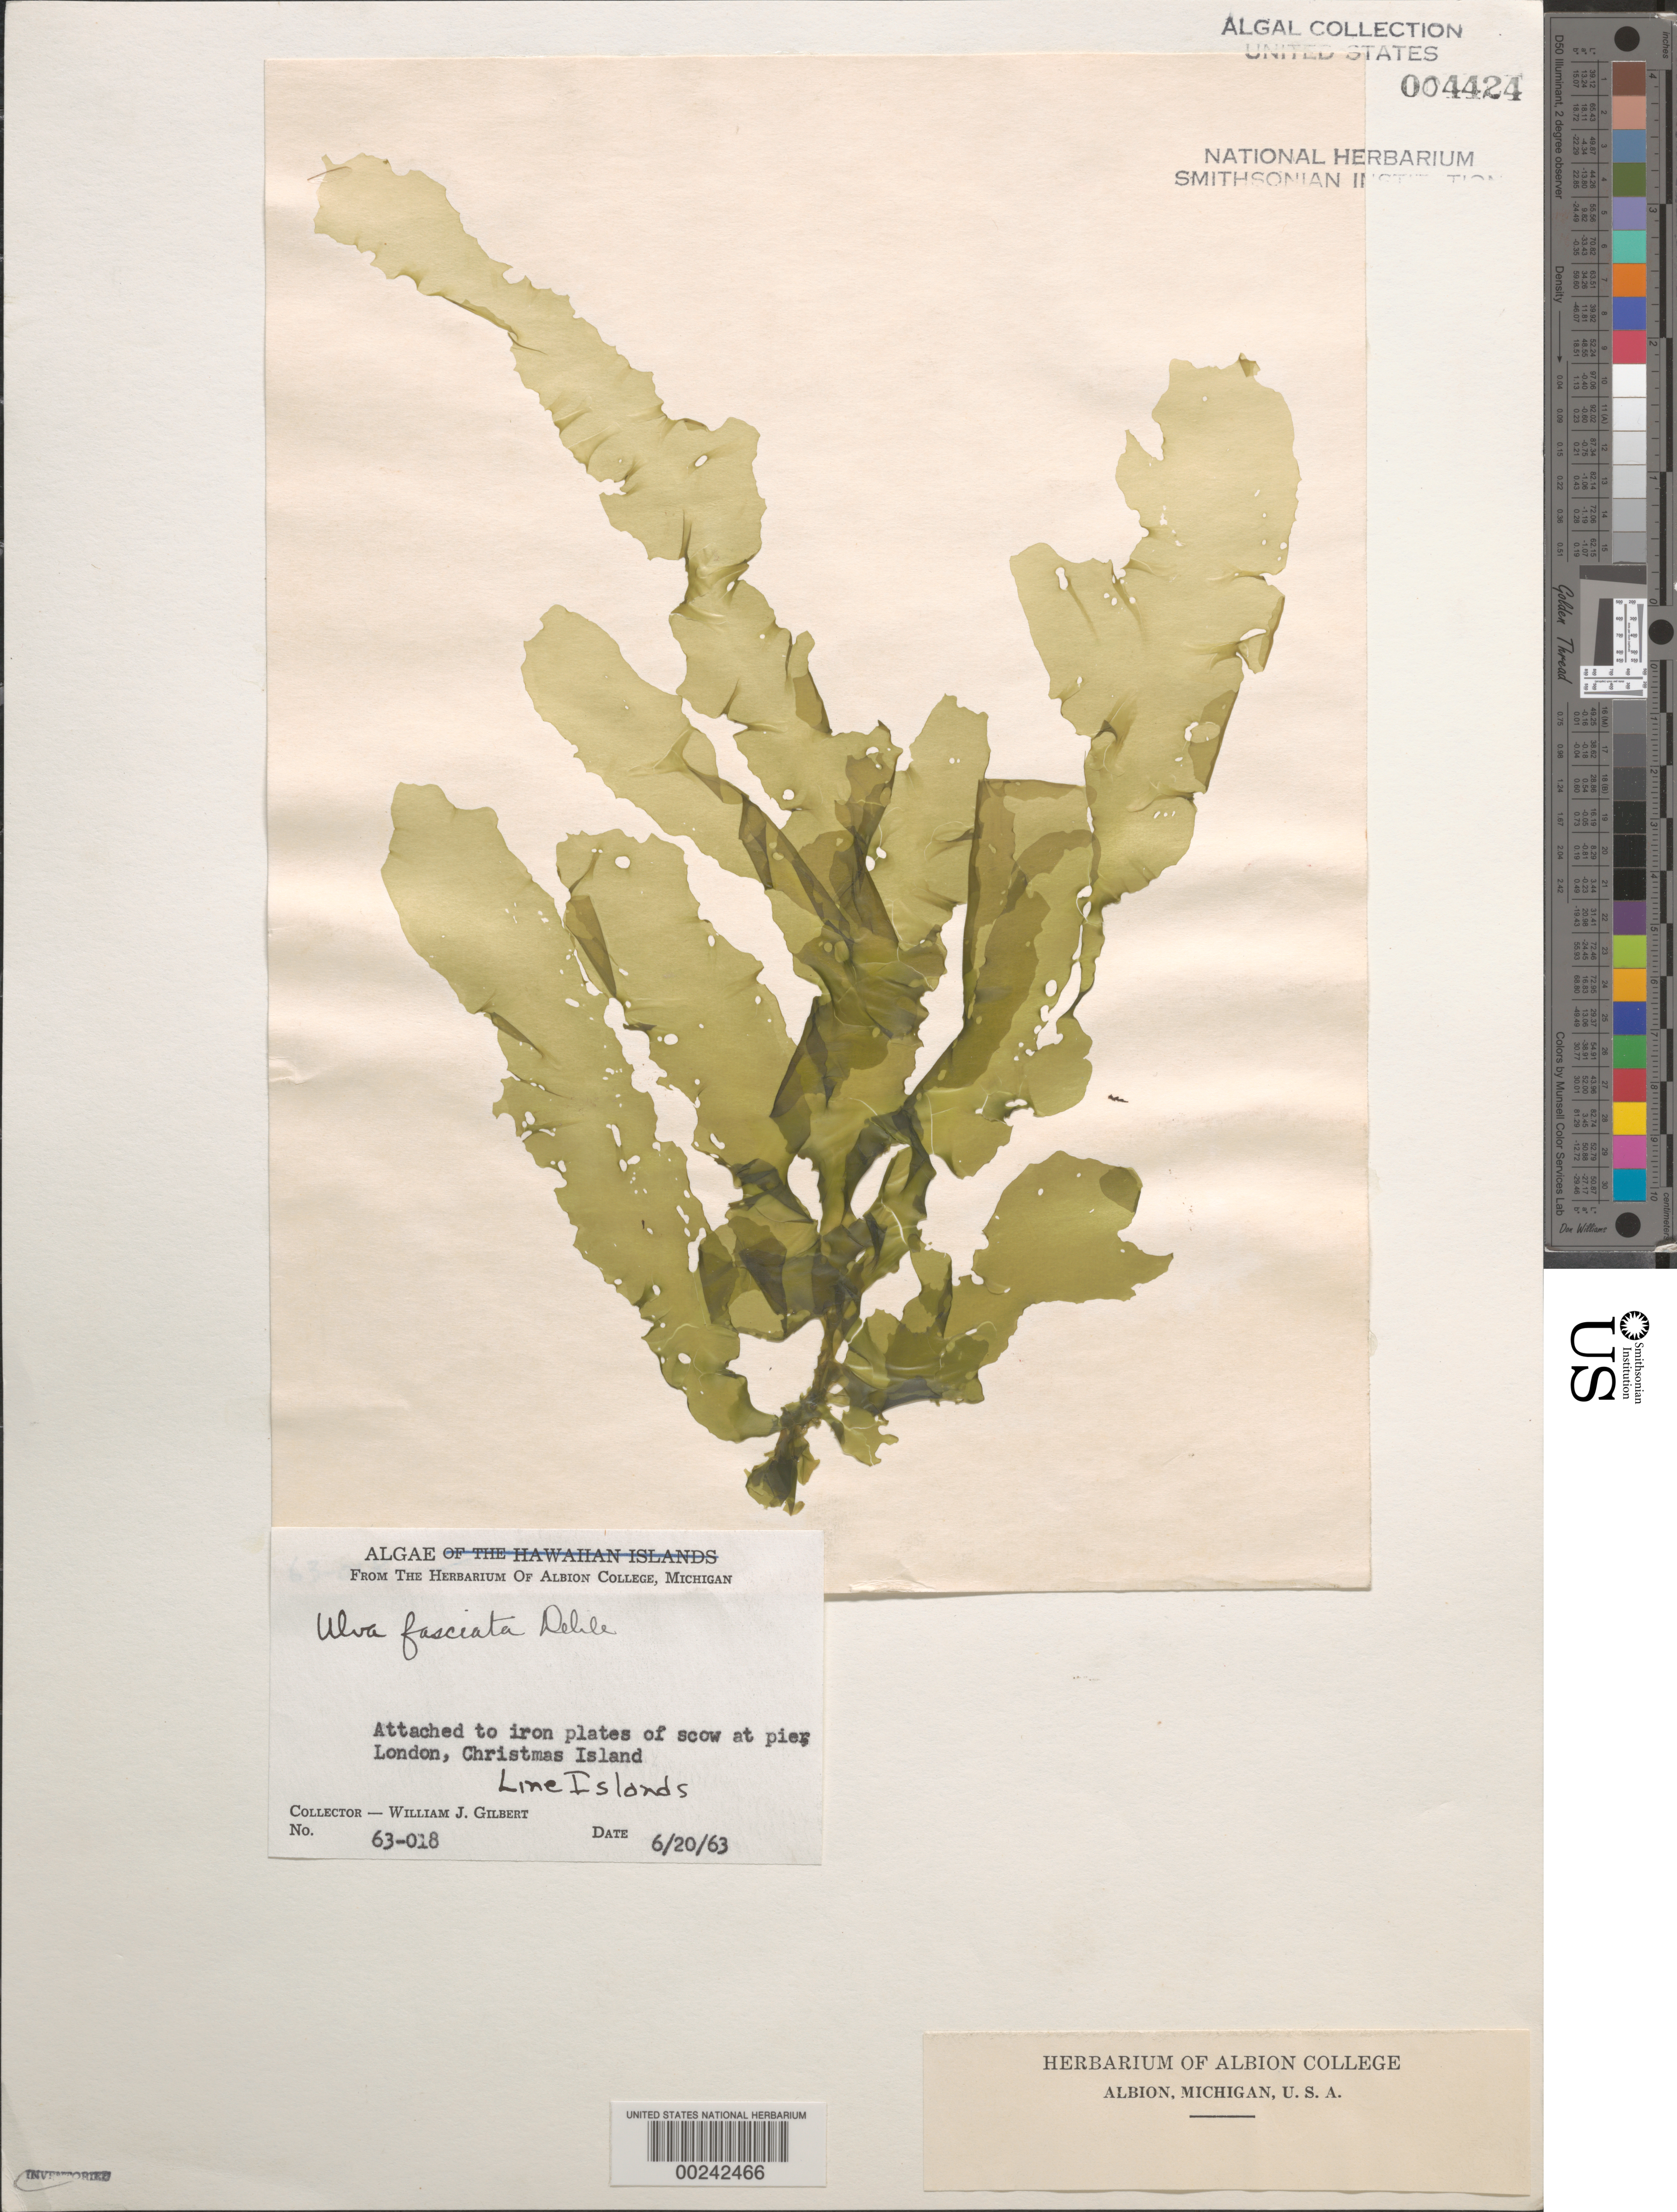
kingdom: Plantae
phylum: Chlorophyta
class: Ulvophyceae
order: Ulvales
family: Ulvaceae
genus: Ulva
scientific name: Ulva lactuca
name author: L.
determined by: Algae name updating Project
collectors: W. J. Gilbert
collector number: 63-018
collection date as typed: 20 Jun 1963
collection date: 1963-06-20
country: Kiribati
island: Kiritimati [Christmas] Atoll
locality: London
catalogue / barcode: US 4424